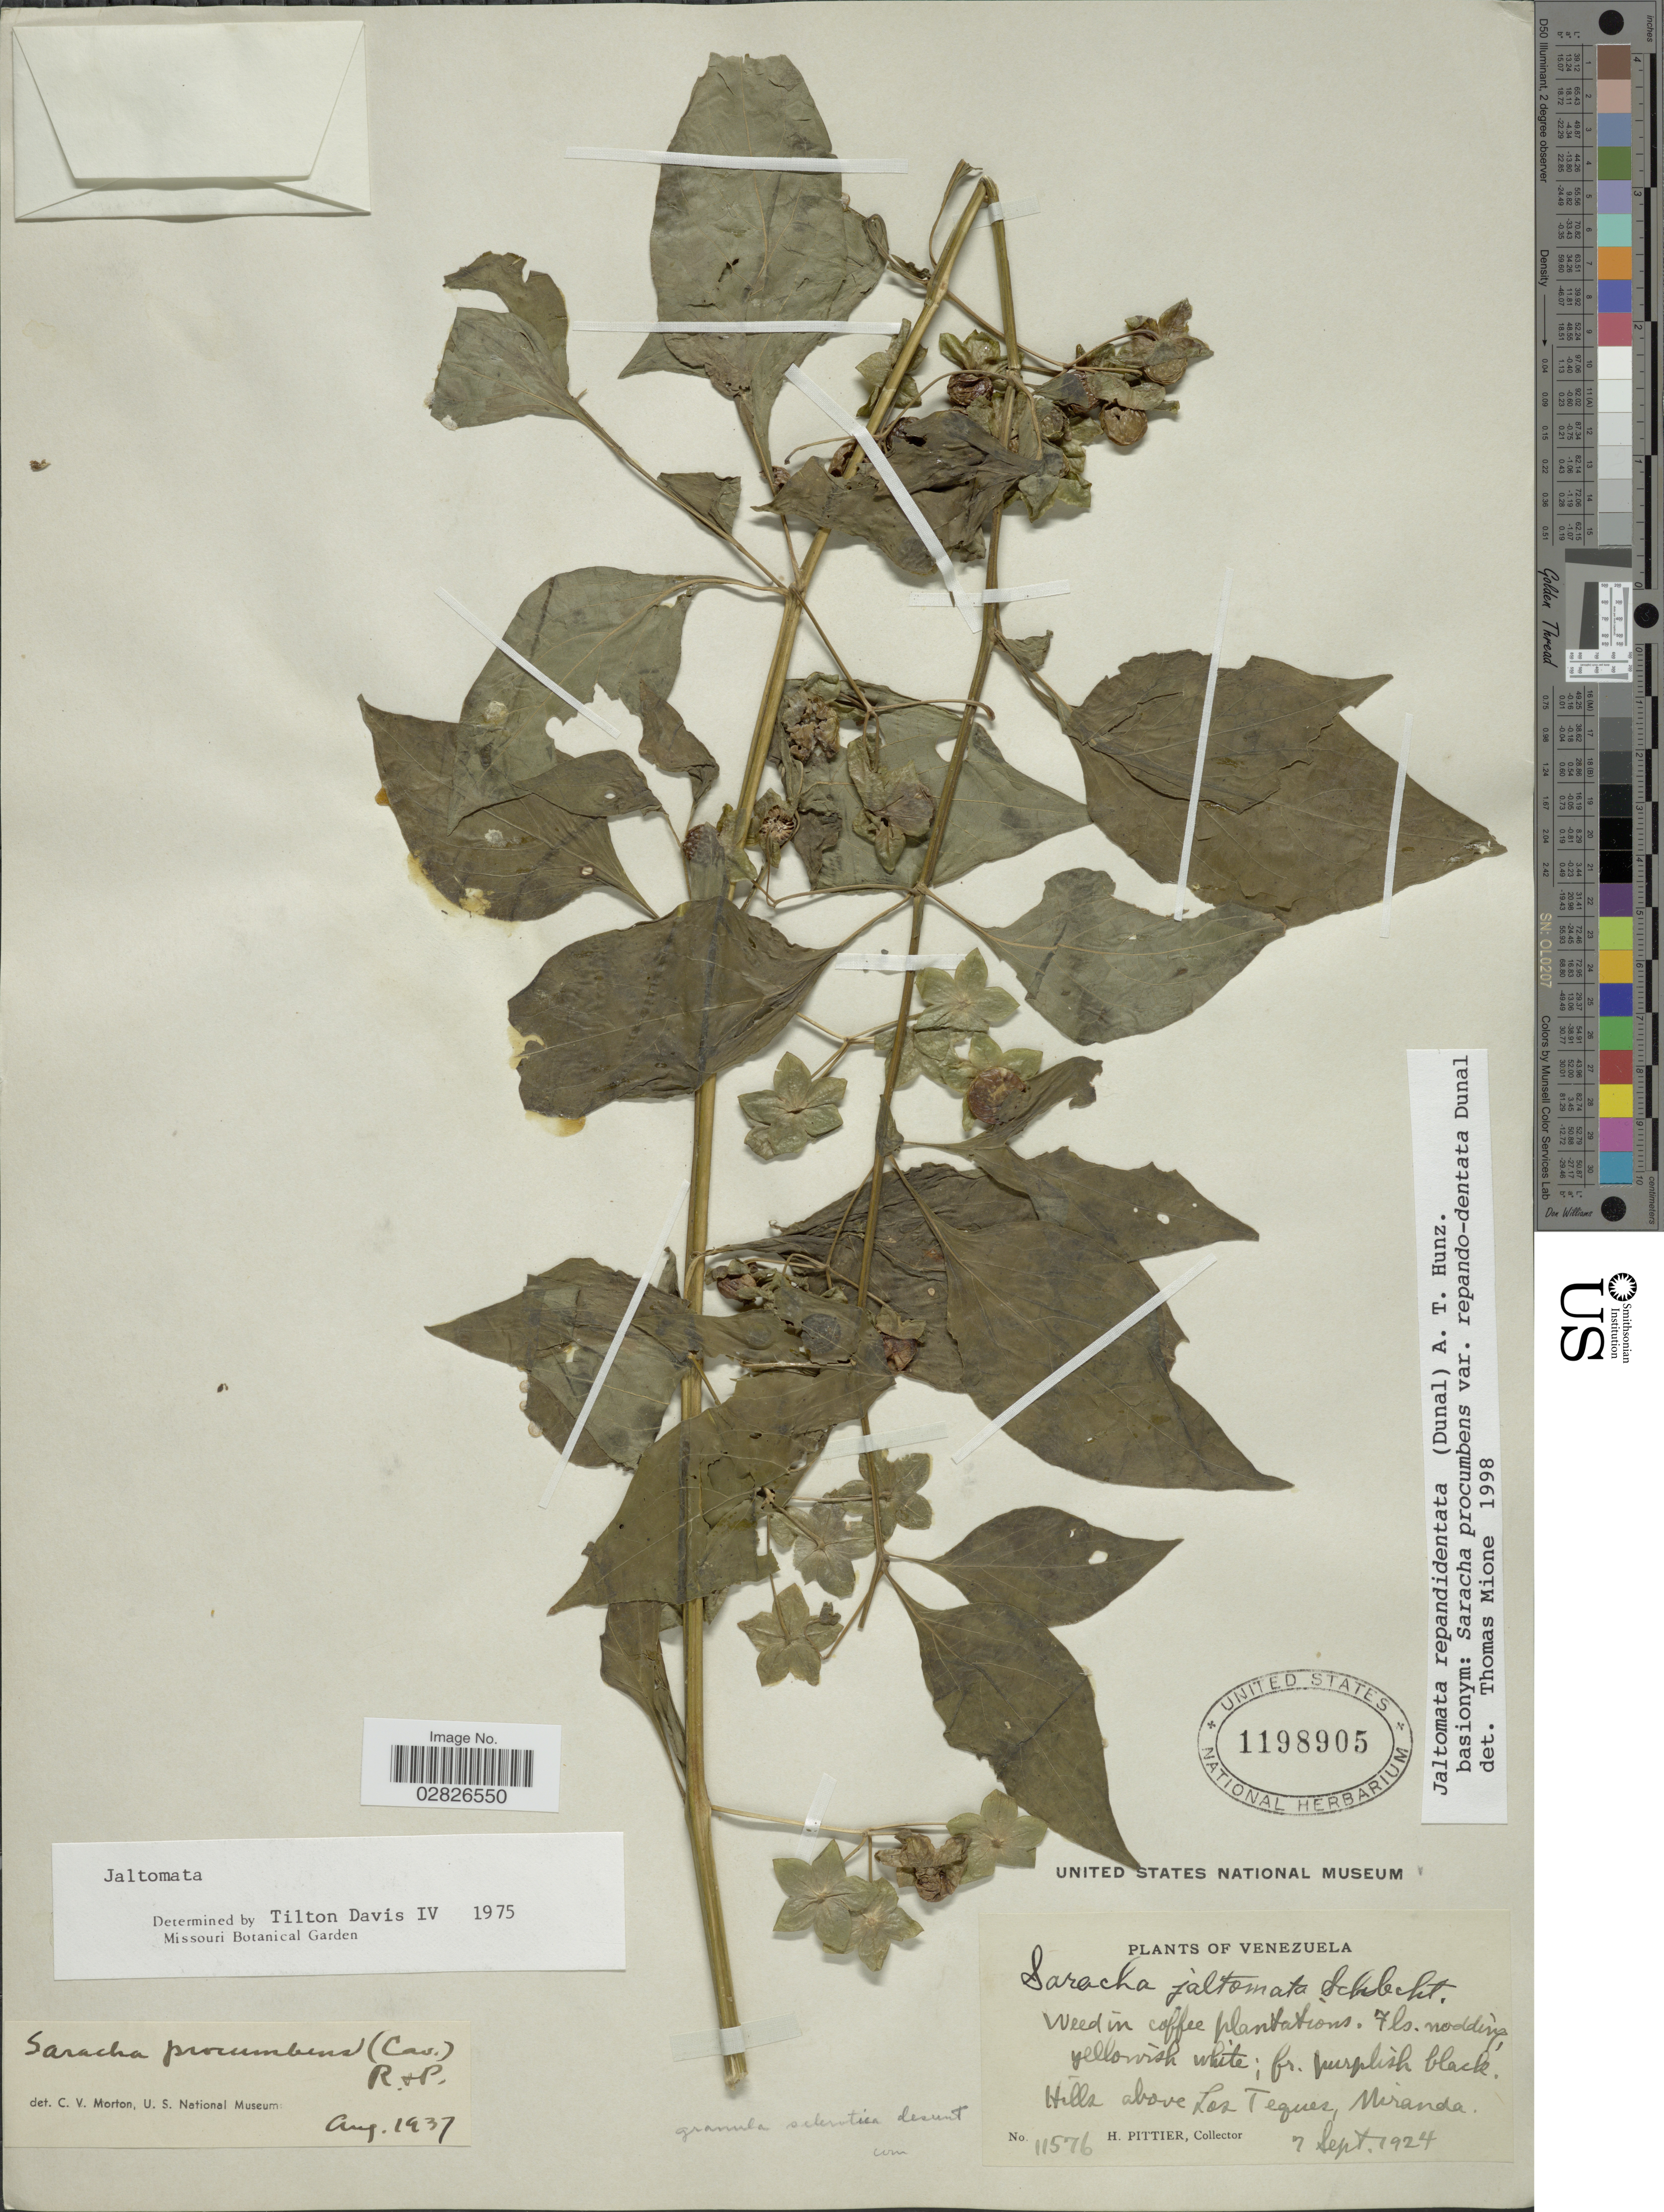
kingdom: Plantae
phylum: Tracheophyta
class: Magnoliopsida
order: Solanales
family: Solanaceae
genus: Jaltomata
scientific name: Jaltomata repandidentata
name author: (Dunal) Hunz.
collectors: H. F. Pittier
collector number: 11576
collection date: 1924-09-07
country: Venezuela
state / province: Miranda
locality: Hills above Los Teques, Miranda.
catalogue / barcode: US 1198905